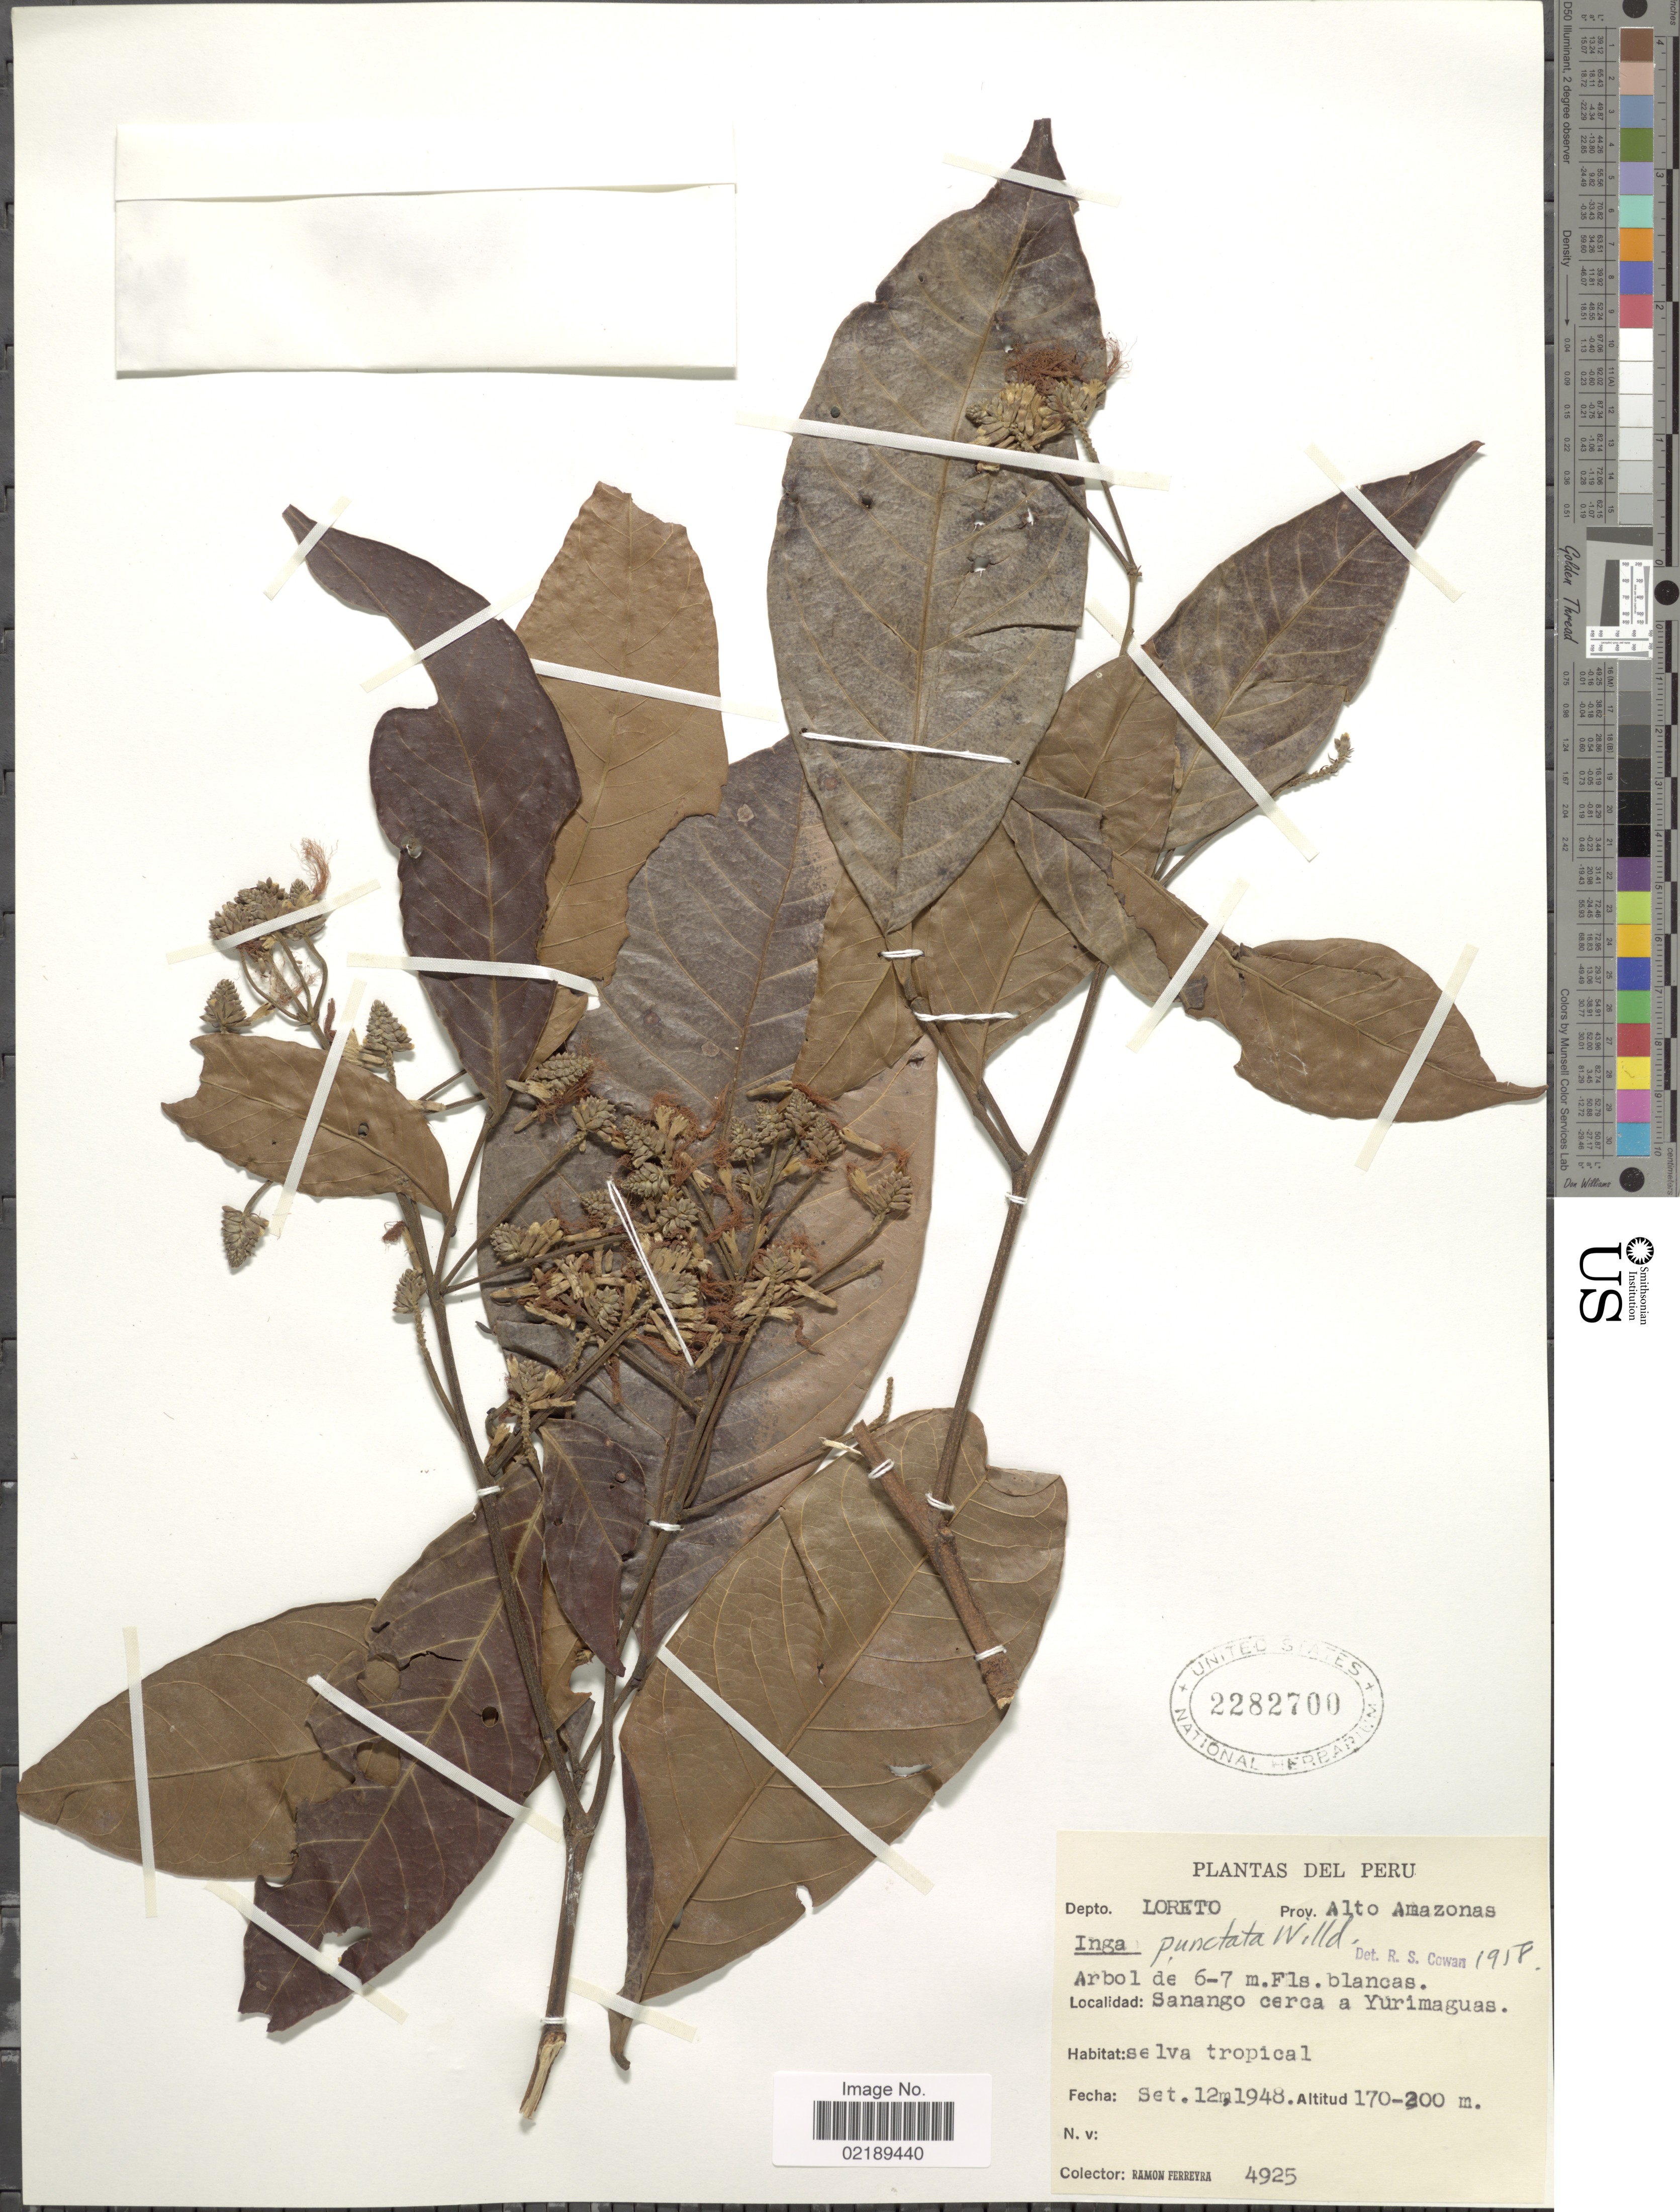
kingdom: Plantae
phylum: Tracheophyta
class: Magnoliopsida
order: Fabales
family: Fabaceae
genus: Inga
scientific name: Inga punctata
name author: Willd.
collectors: R. A. Ferreyra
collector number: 4925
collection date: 1948-09-12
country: Peru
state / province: Loreto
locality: Prov. Alto Amazonas, Sanango cerca a Yurimaguas.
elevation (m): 170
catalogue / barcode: US 2282700